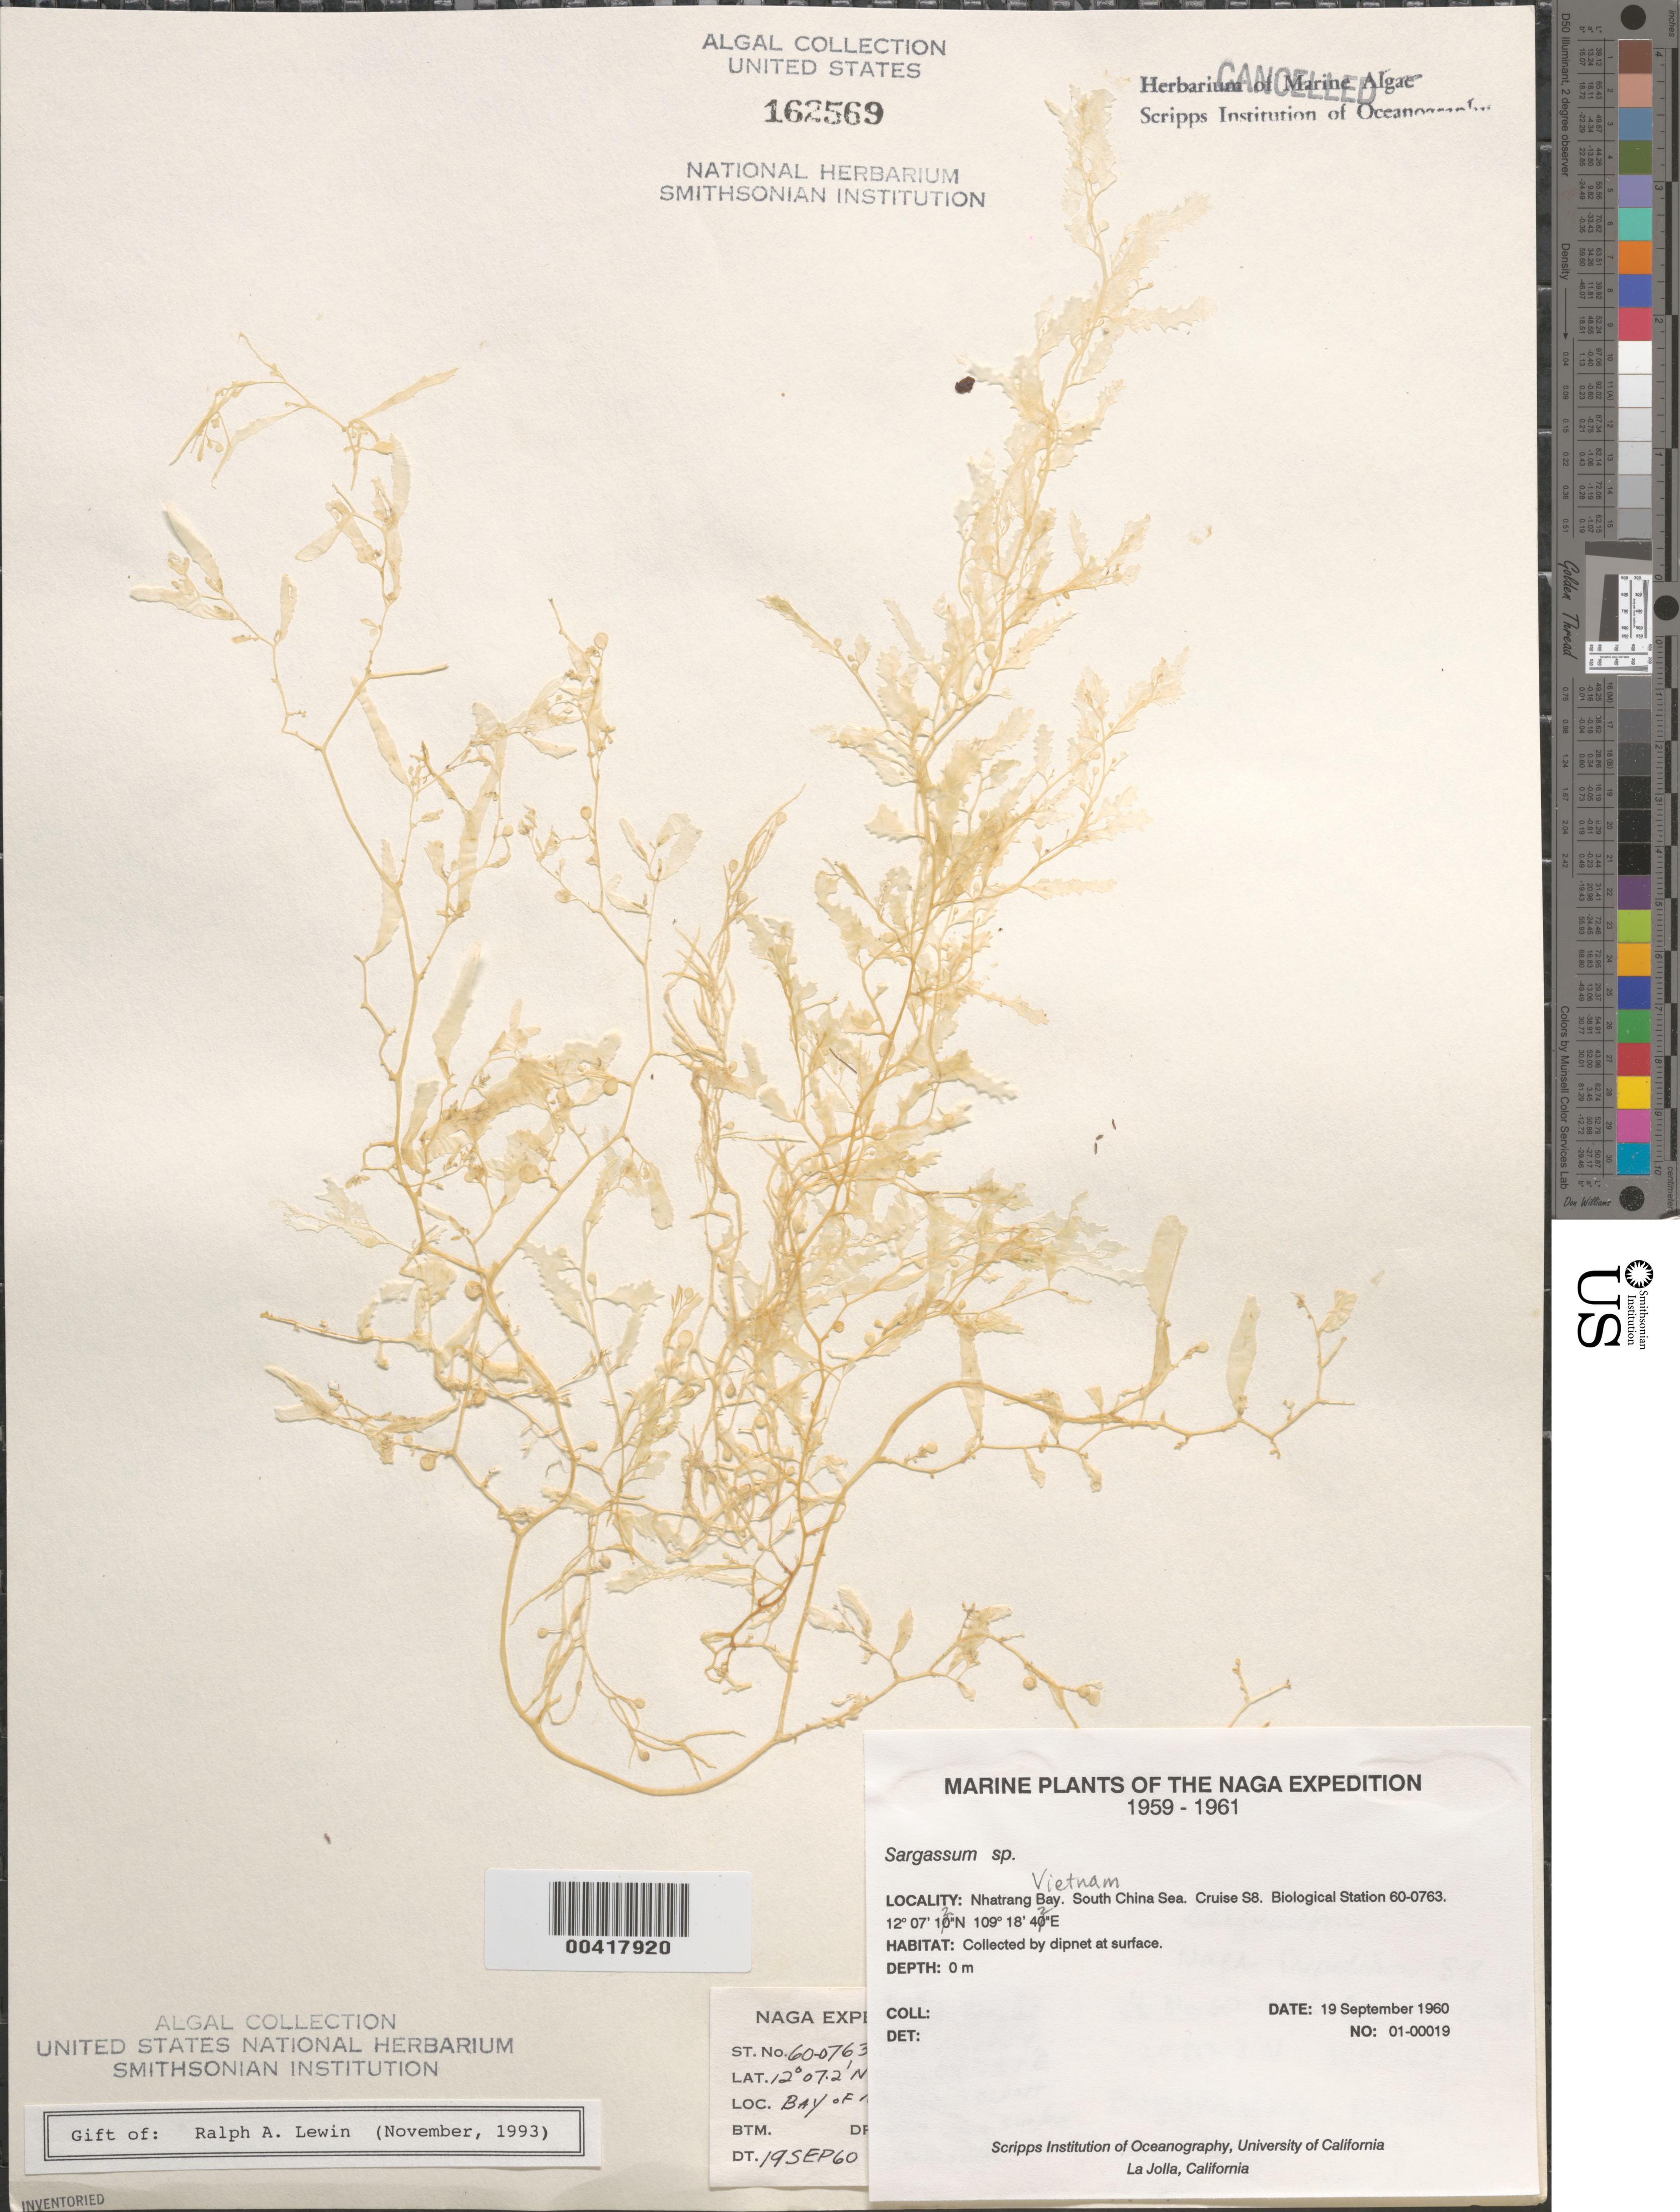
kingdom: Chromista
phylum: Ochrophyta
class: Phaeophyceae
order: Fucales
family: Sargassaceae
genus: Sargassum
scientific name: Sargassum sp.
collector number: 01-00019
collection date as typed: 19 Sep 1960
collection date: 1960-09-19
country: Vietnam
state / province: Phu Khanh Province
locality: Nhatrang Bay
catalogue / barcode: US 162569